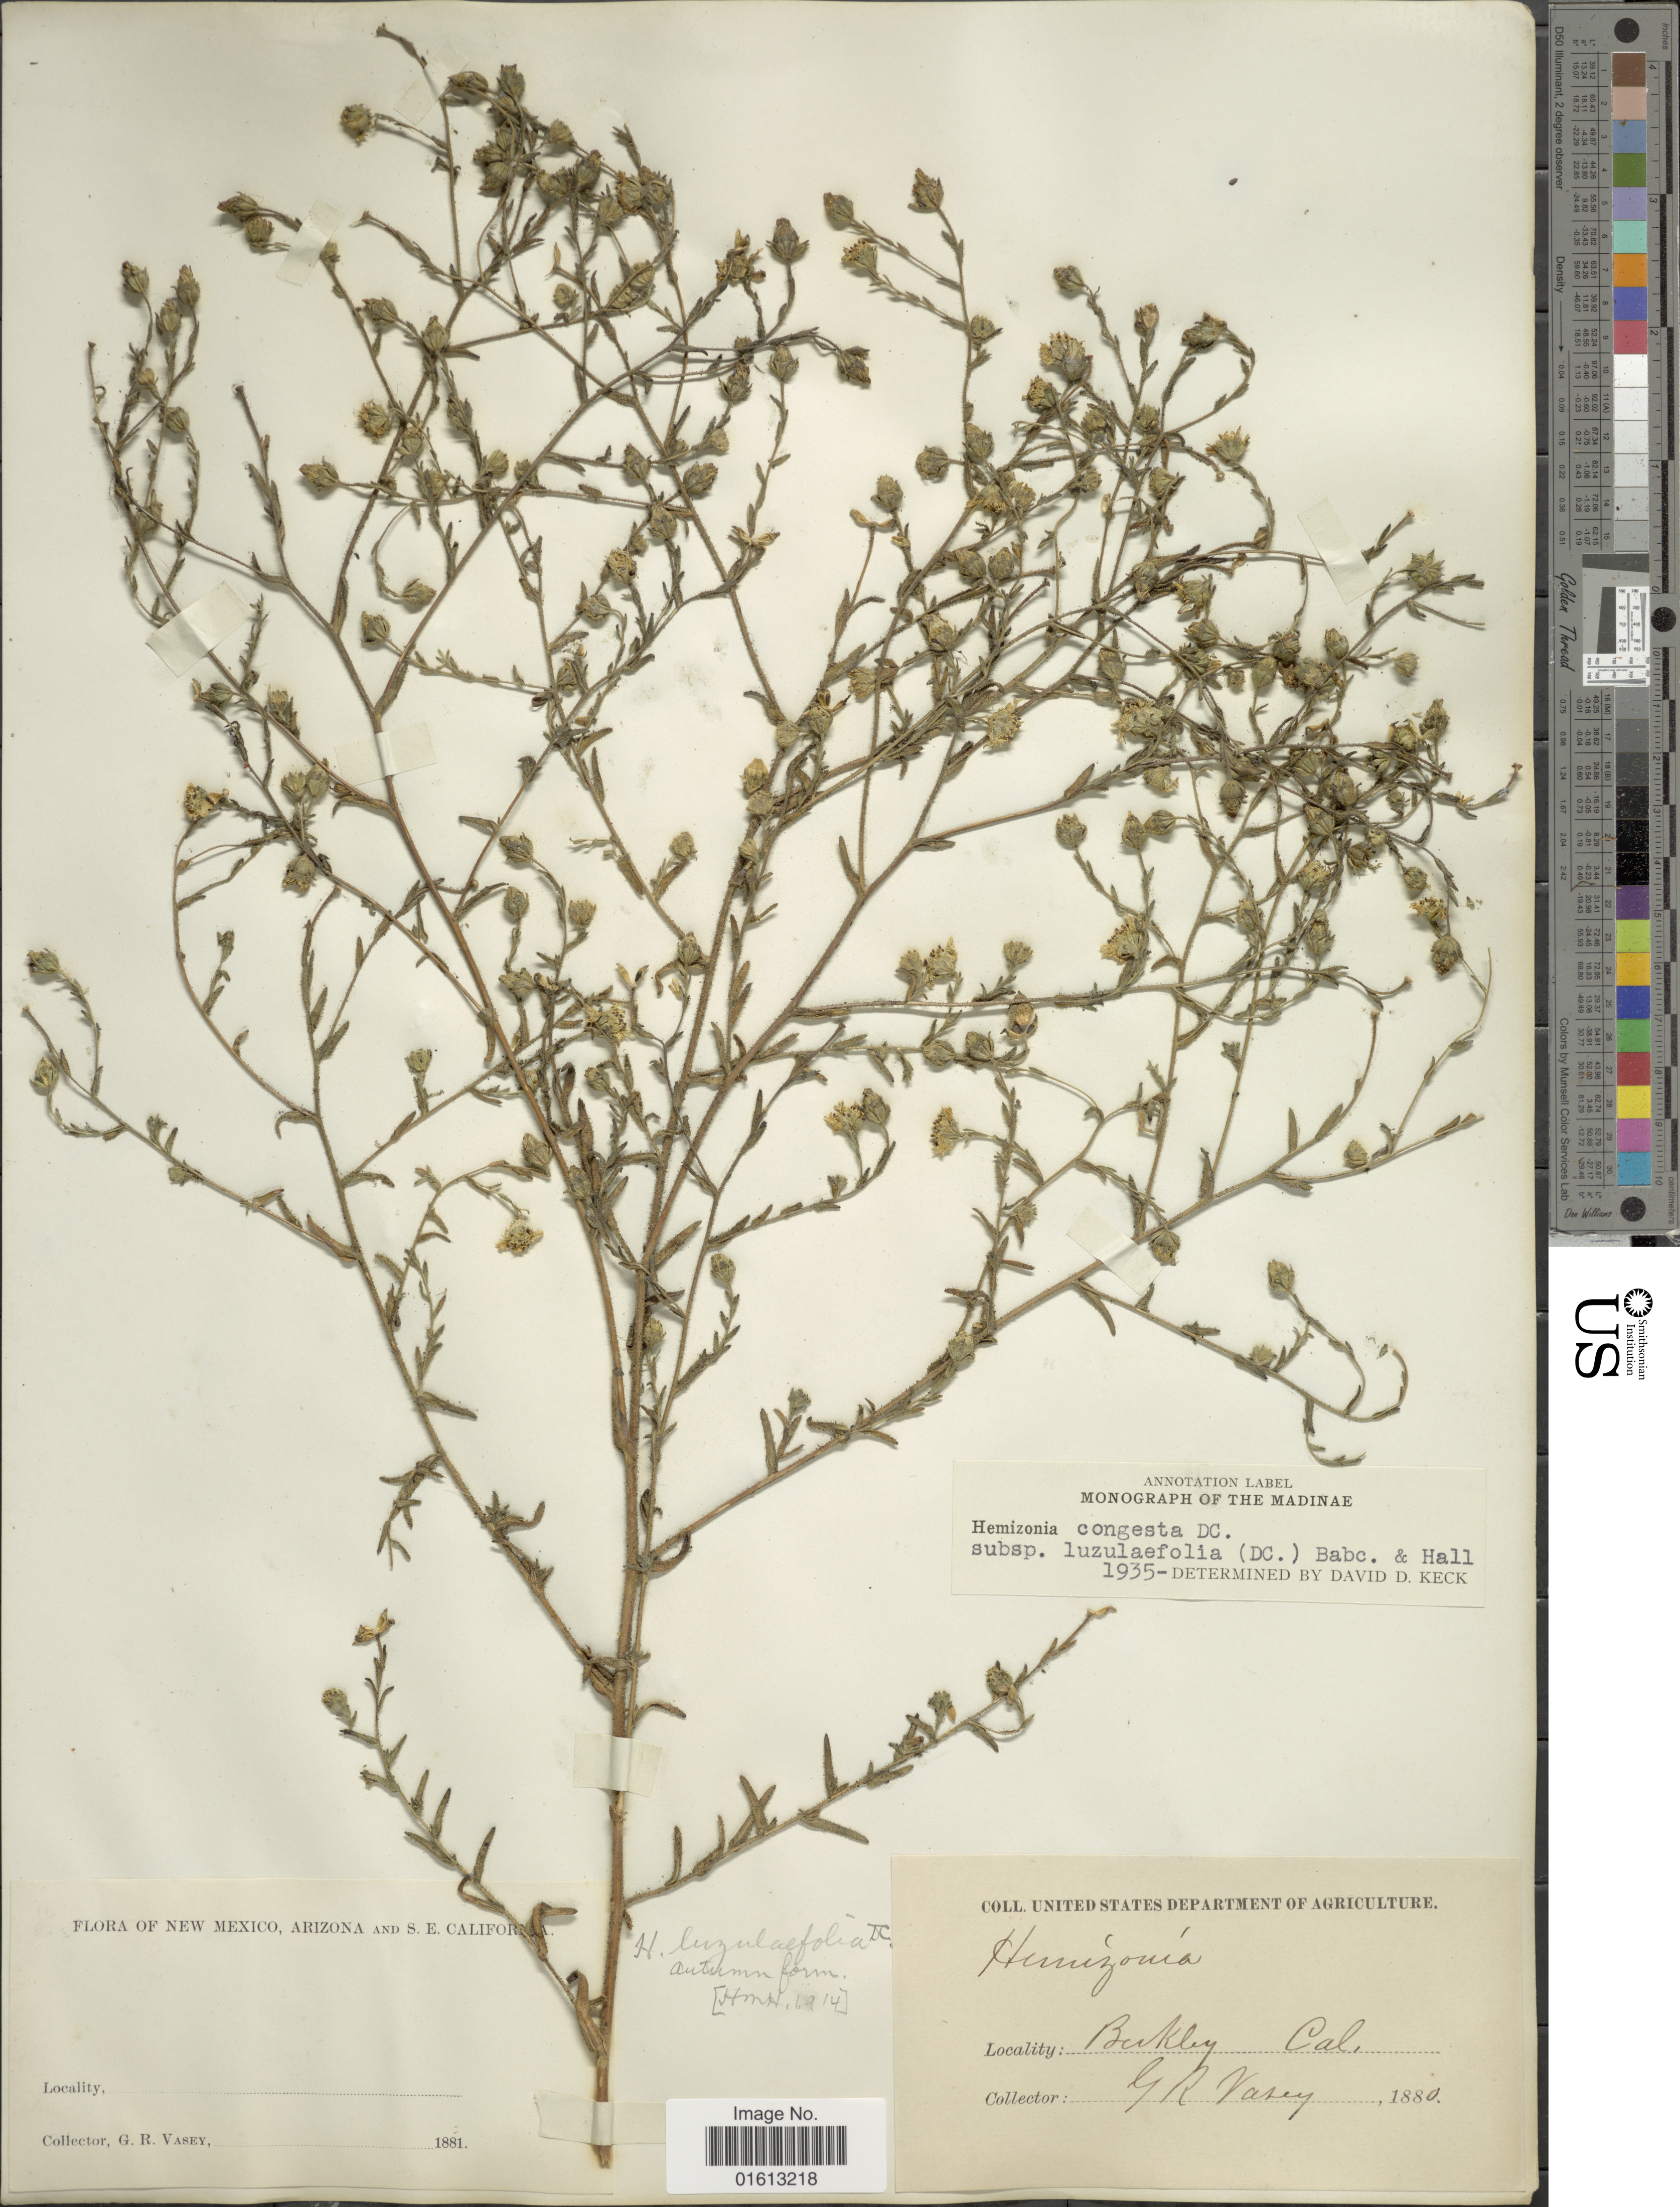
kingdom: Plantae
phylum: Tracheophyta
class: Magnoliopsida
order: Asterales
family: Asteraceae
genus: Hemizonia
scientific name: Hemizonia congesta subsp. luzulaefolia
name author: (DC.) Babc. & H.M. Hall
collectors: G. R. Vasey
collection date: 1880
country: United States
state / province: California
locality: Bukley, Cal.